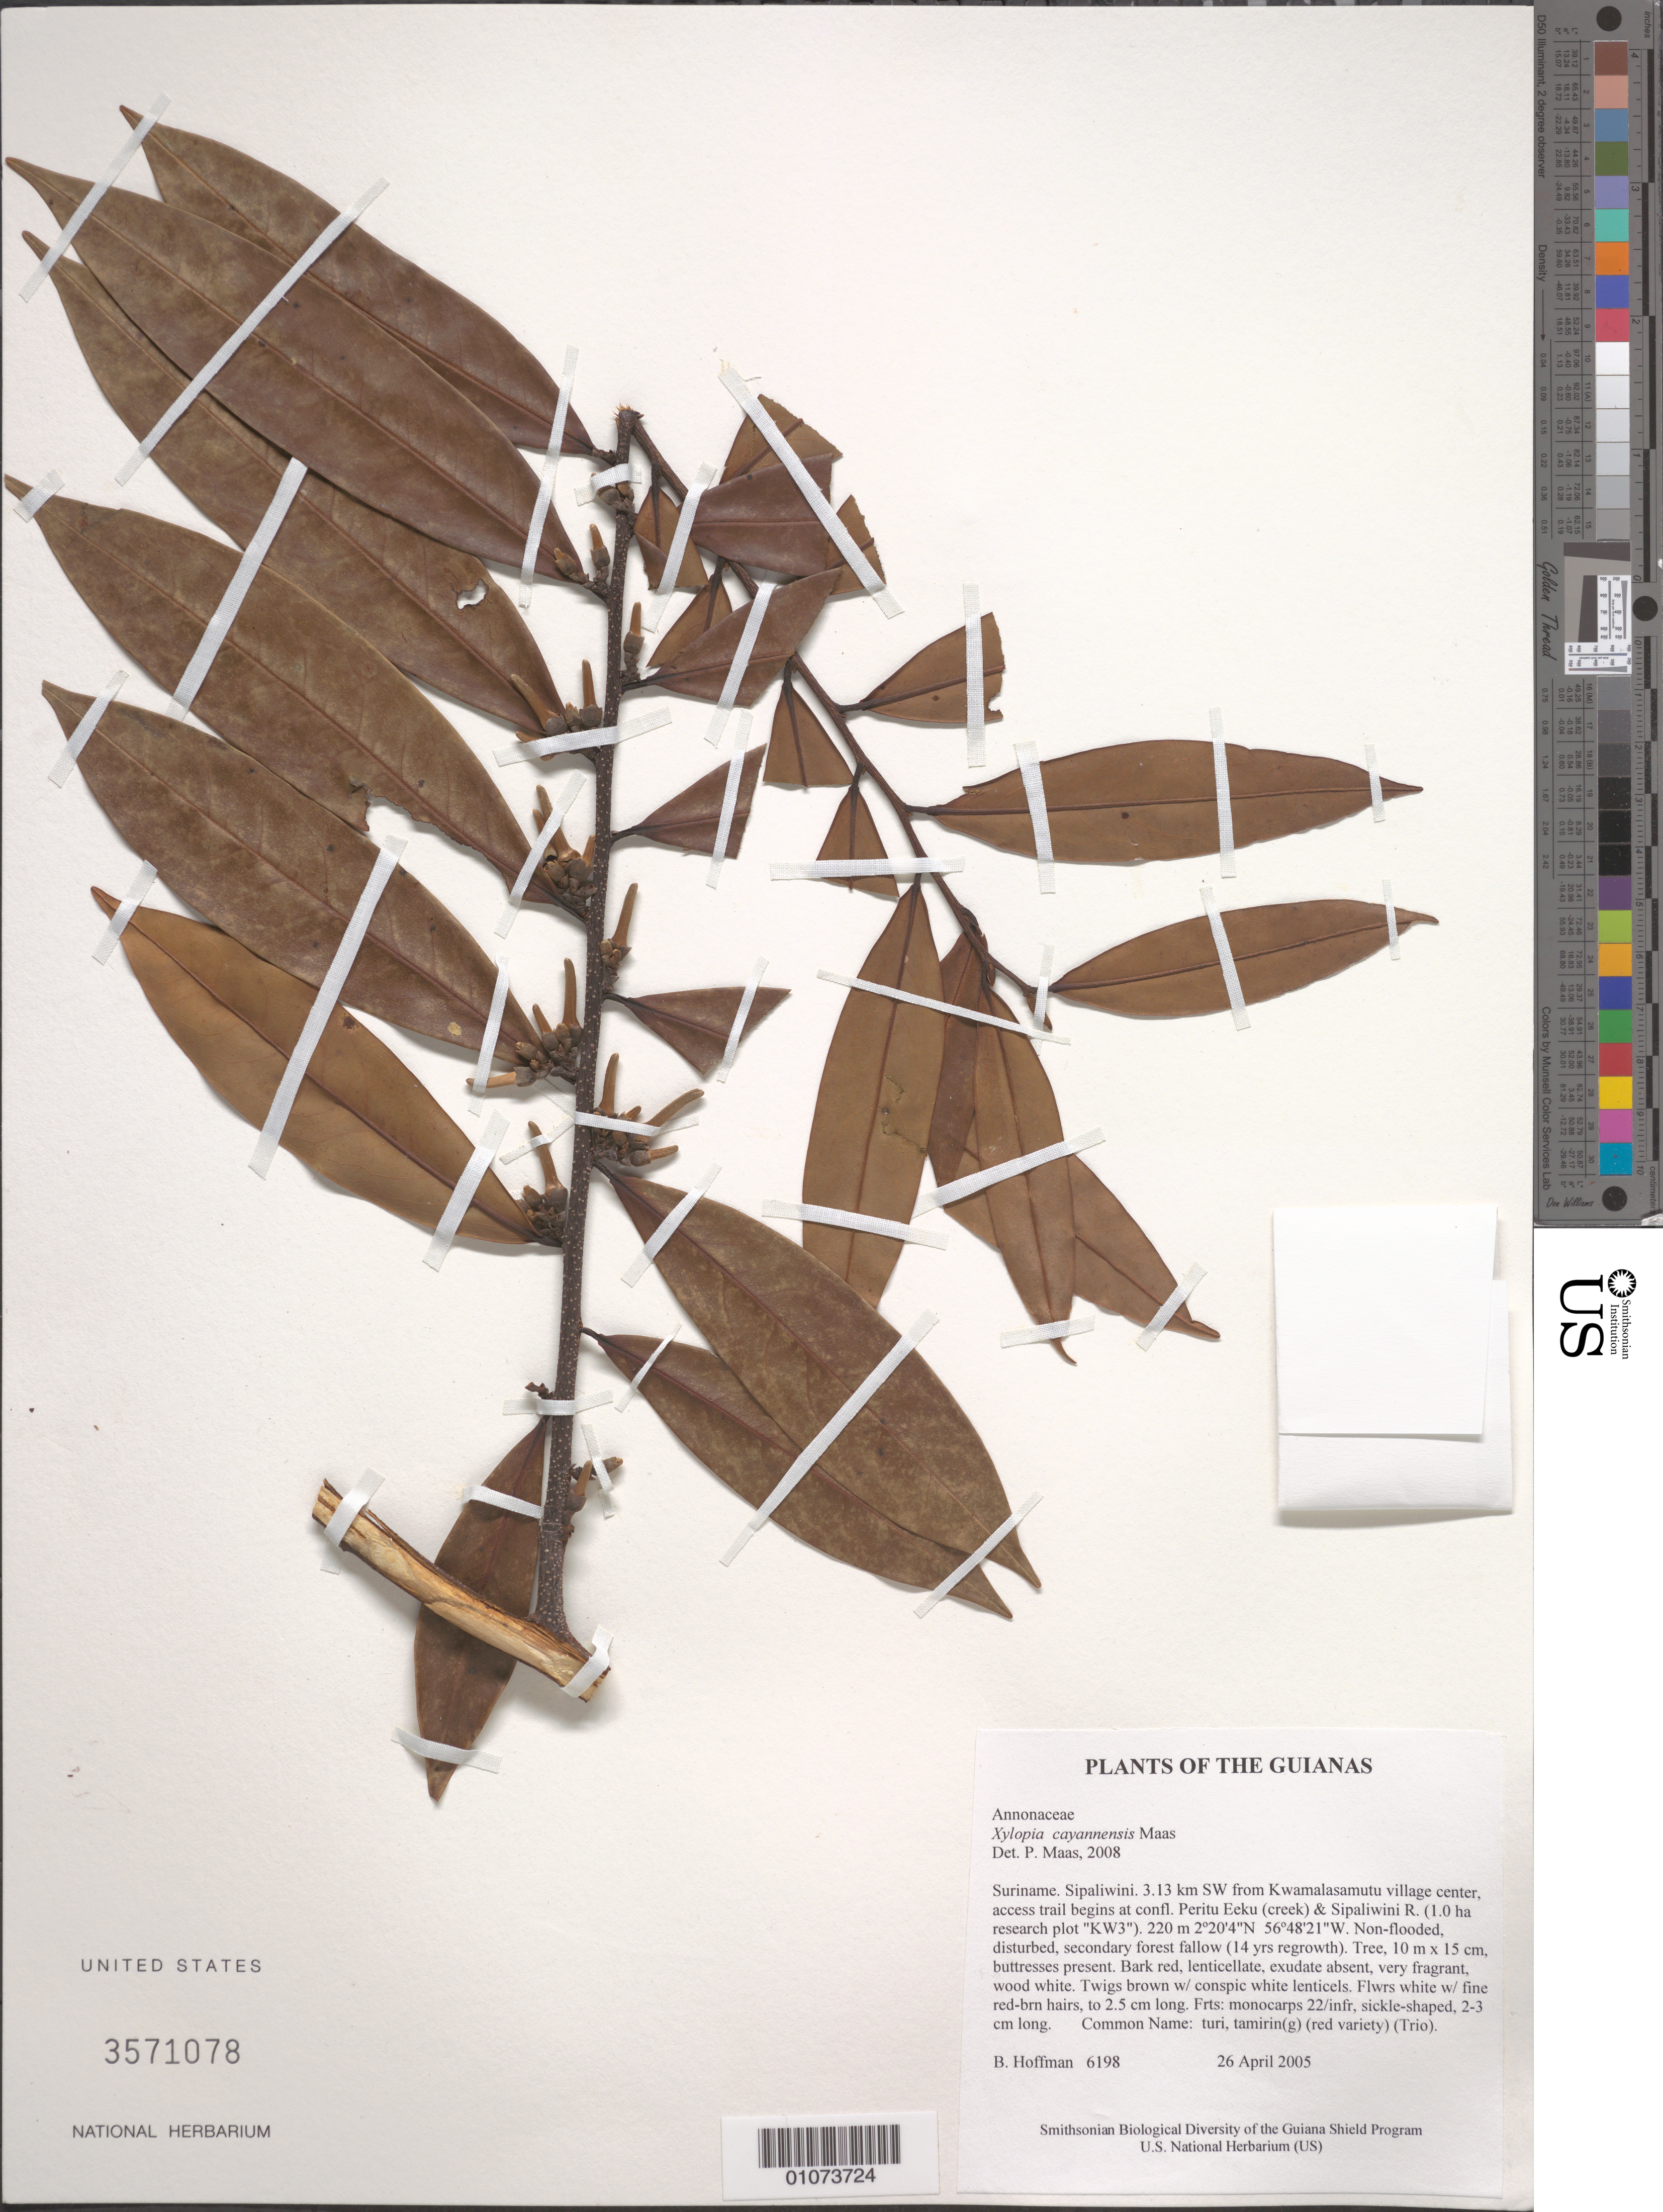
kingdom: Plantae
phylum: Tracheophyta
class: Magnoliopsida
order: Magnoliales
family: Annonaceae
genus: Xylopia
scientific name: Xylopia cayennensis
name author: Maas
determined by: Maas, Paul J. M.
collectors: B. Hoffman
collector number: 6198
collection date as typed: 26 April 2005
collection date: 2005-04-26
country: Suriname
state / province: Sipaliwini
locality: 3.13 km SW from Kwamalasamutu village center, access trail begins at confl. Peritu Eeku (creek) & Sipaliwini R. (1.0 ha research plot "KW3")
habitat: Non-flooded, disturbed, secondary forest fallow (14 yrs regrowth)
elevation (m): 220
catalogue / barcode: US 3571078